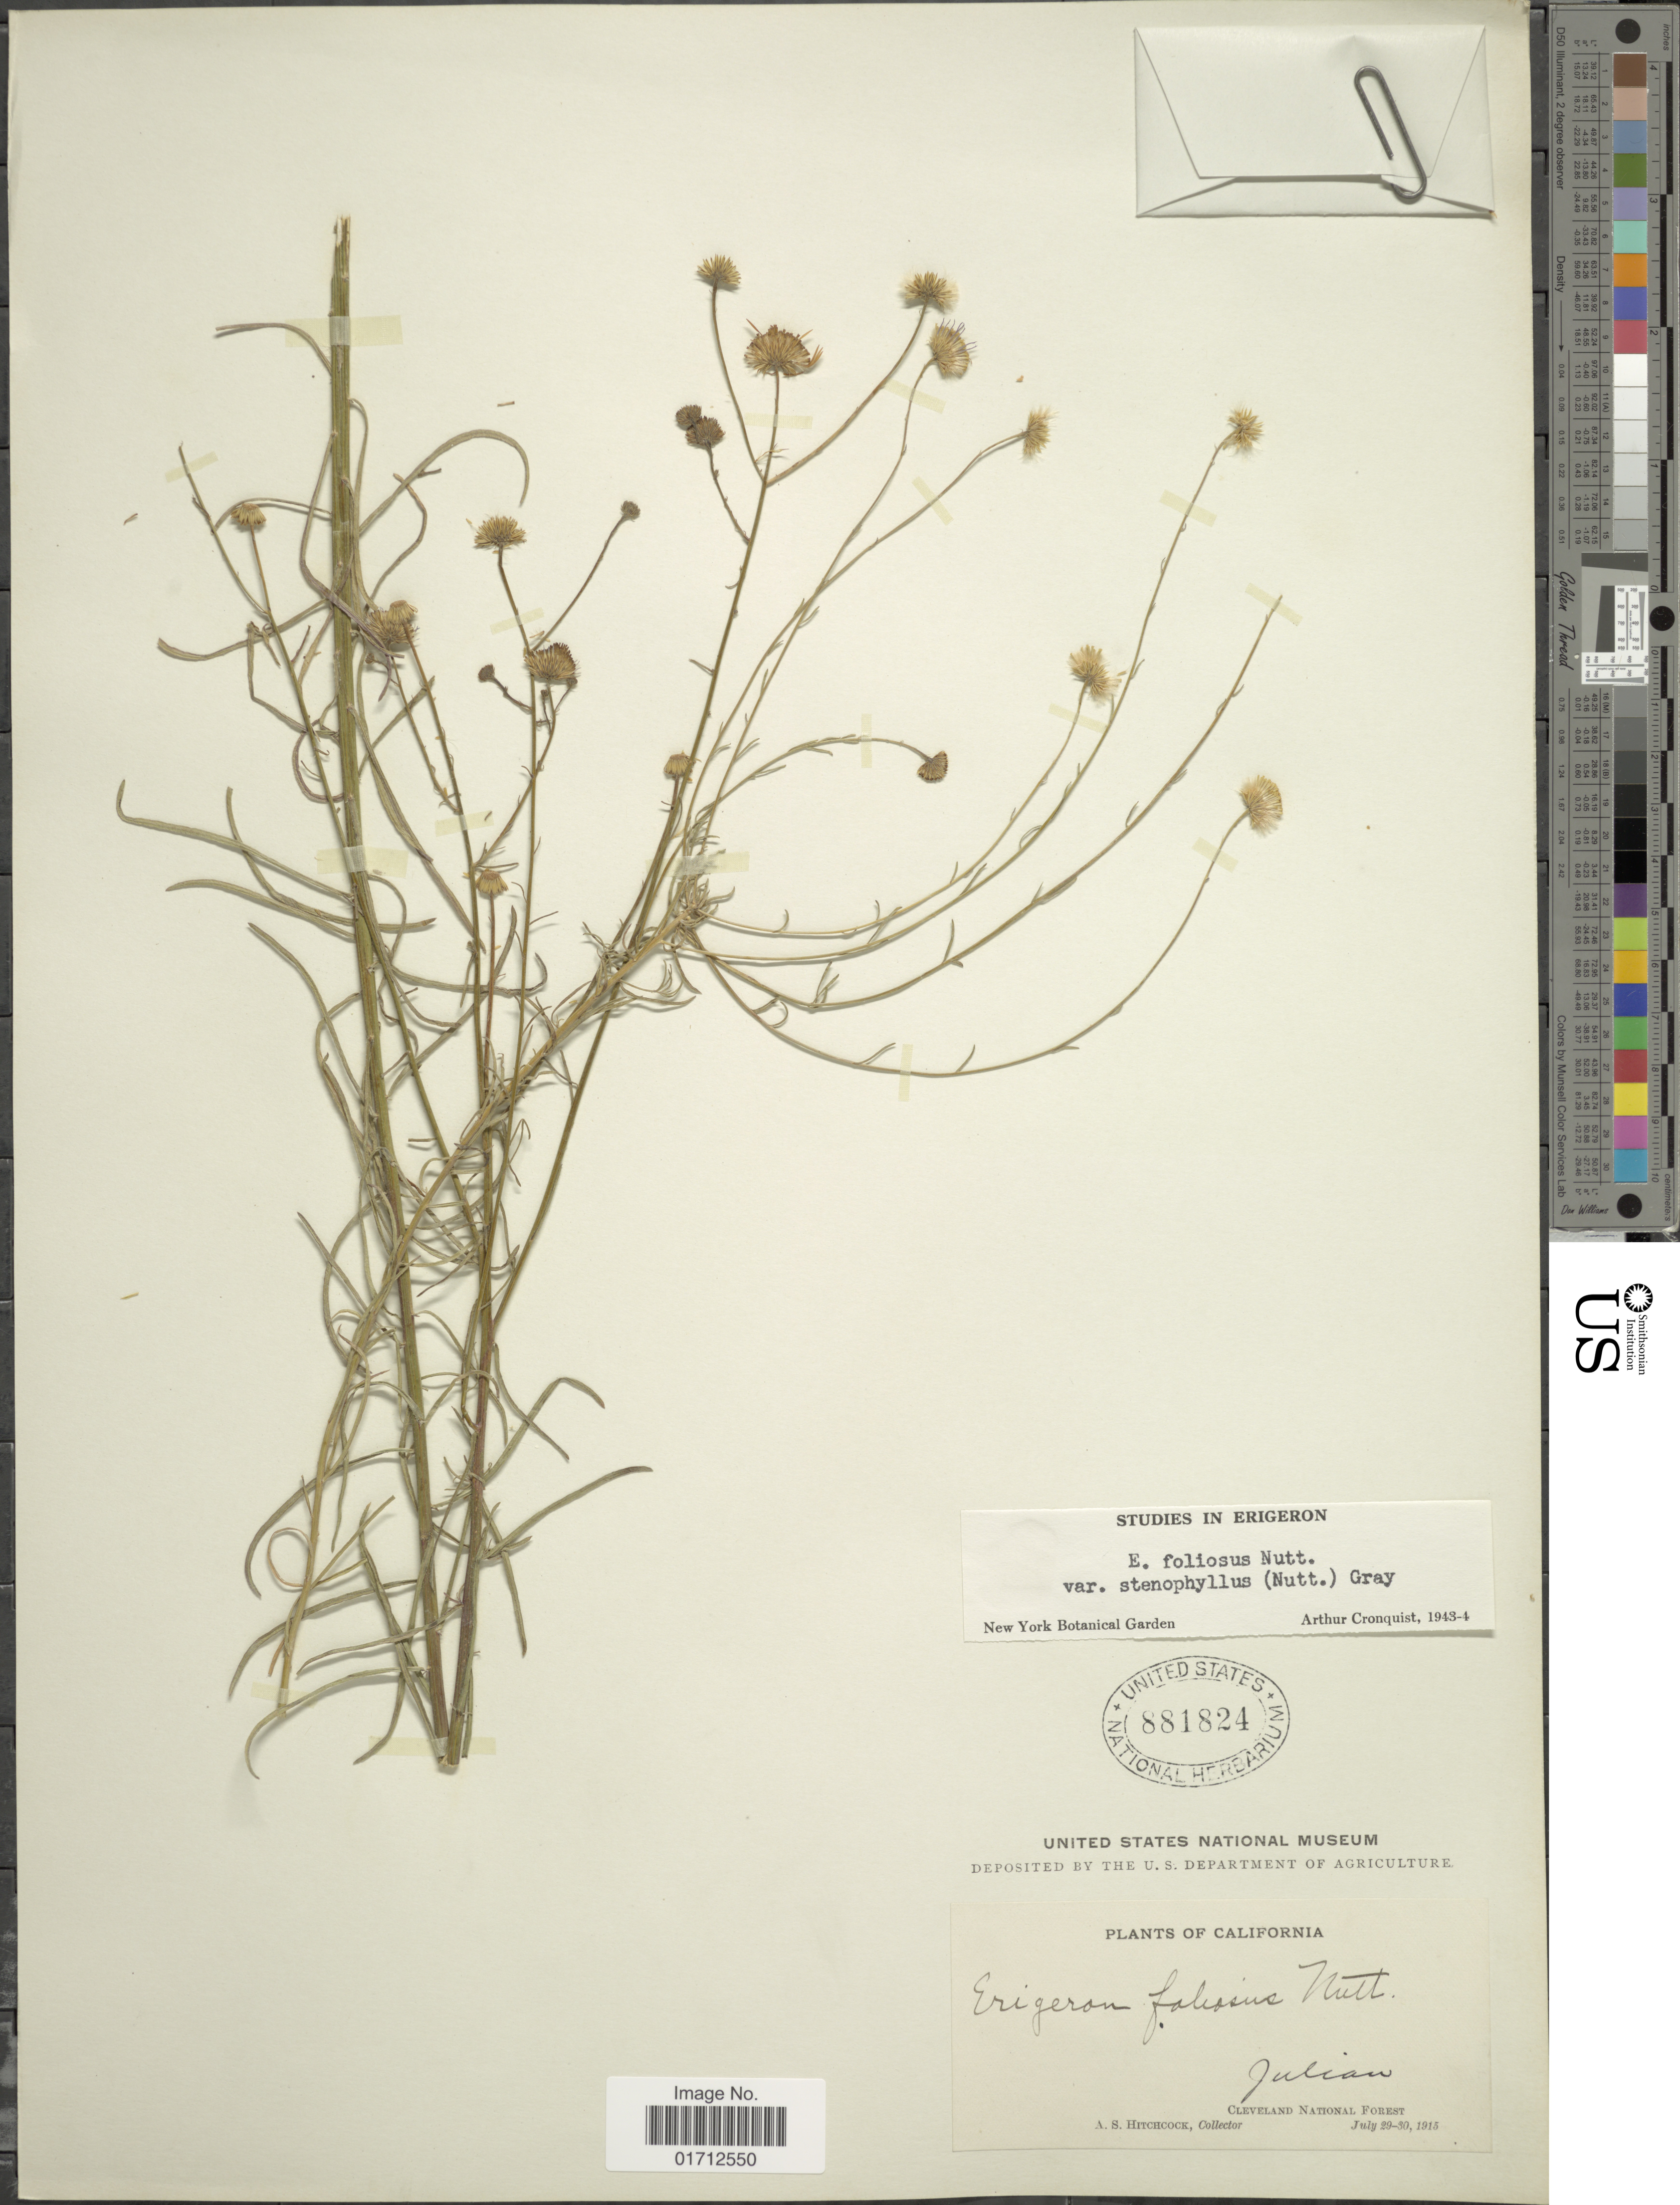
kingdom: Plantae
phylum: Tracheophyta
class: Magnoliopsida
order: Asterales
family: Asteraceae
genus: Erigeron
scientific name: Erigeron foliosus var. stenophyllus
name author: Nutt.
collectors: A. S. Hitchcock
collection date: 1915-07-29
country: United States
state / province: California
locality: Julian, Cleveland National Forest.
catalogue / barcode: US 881824